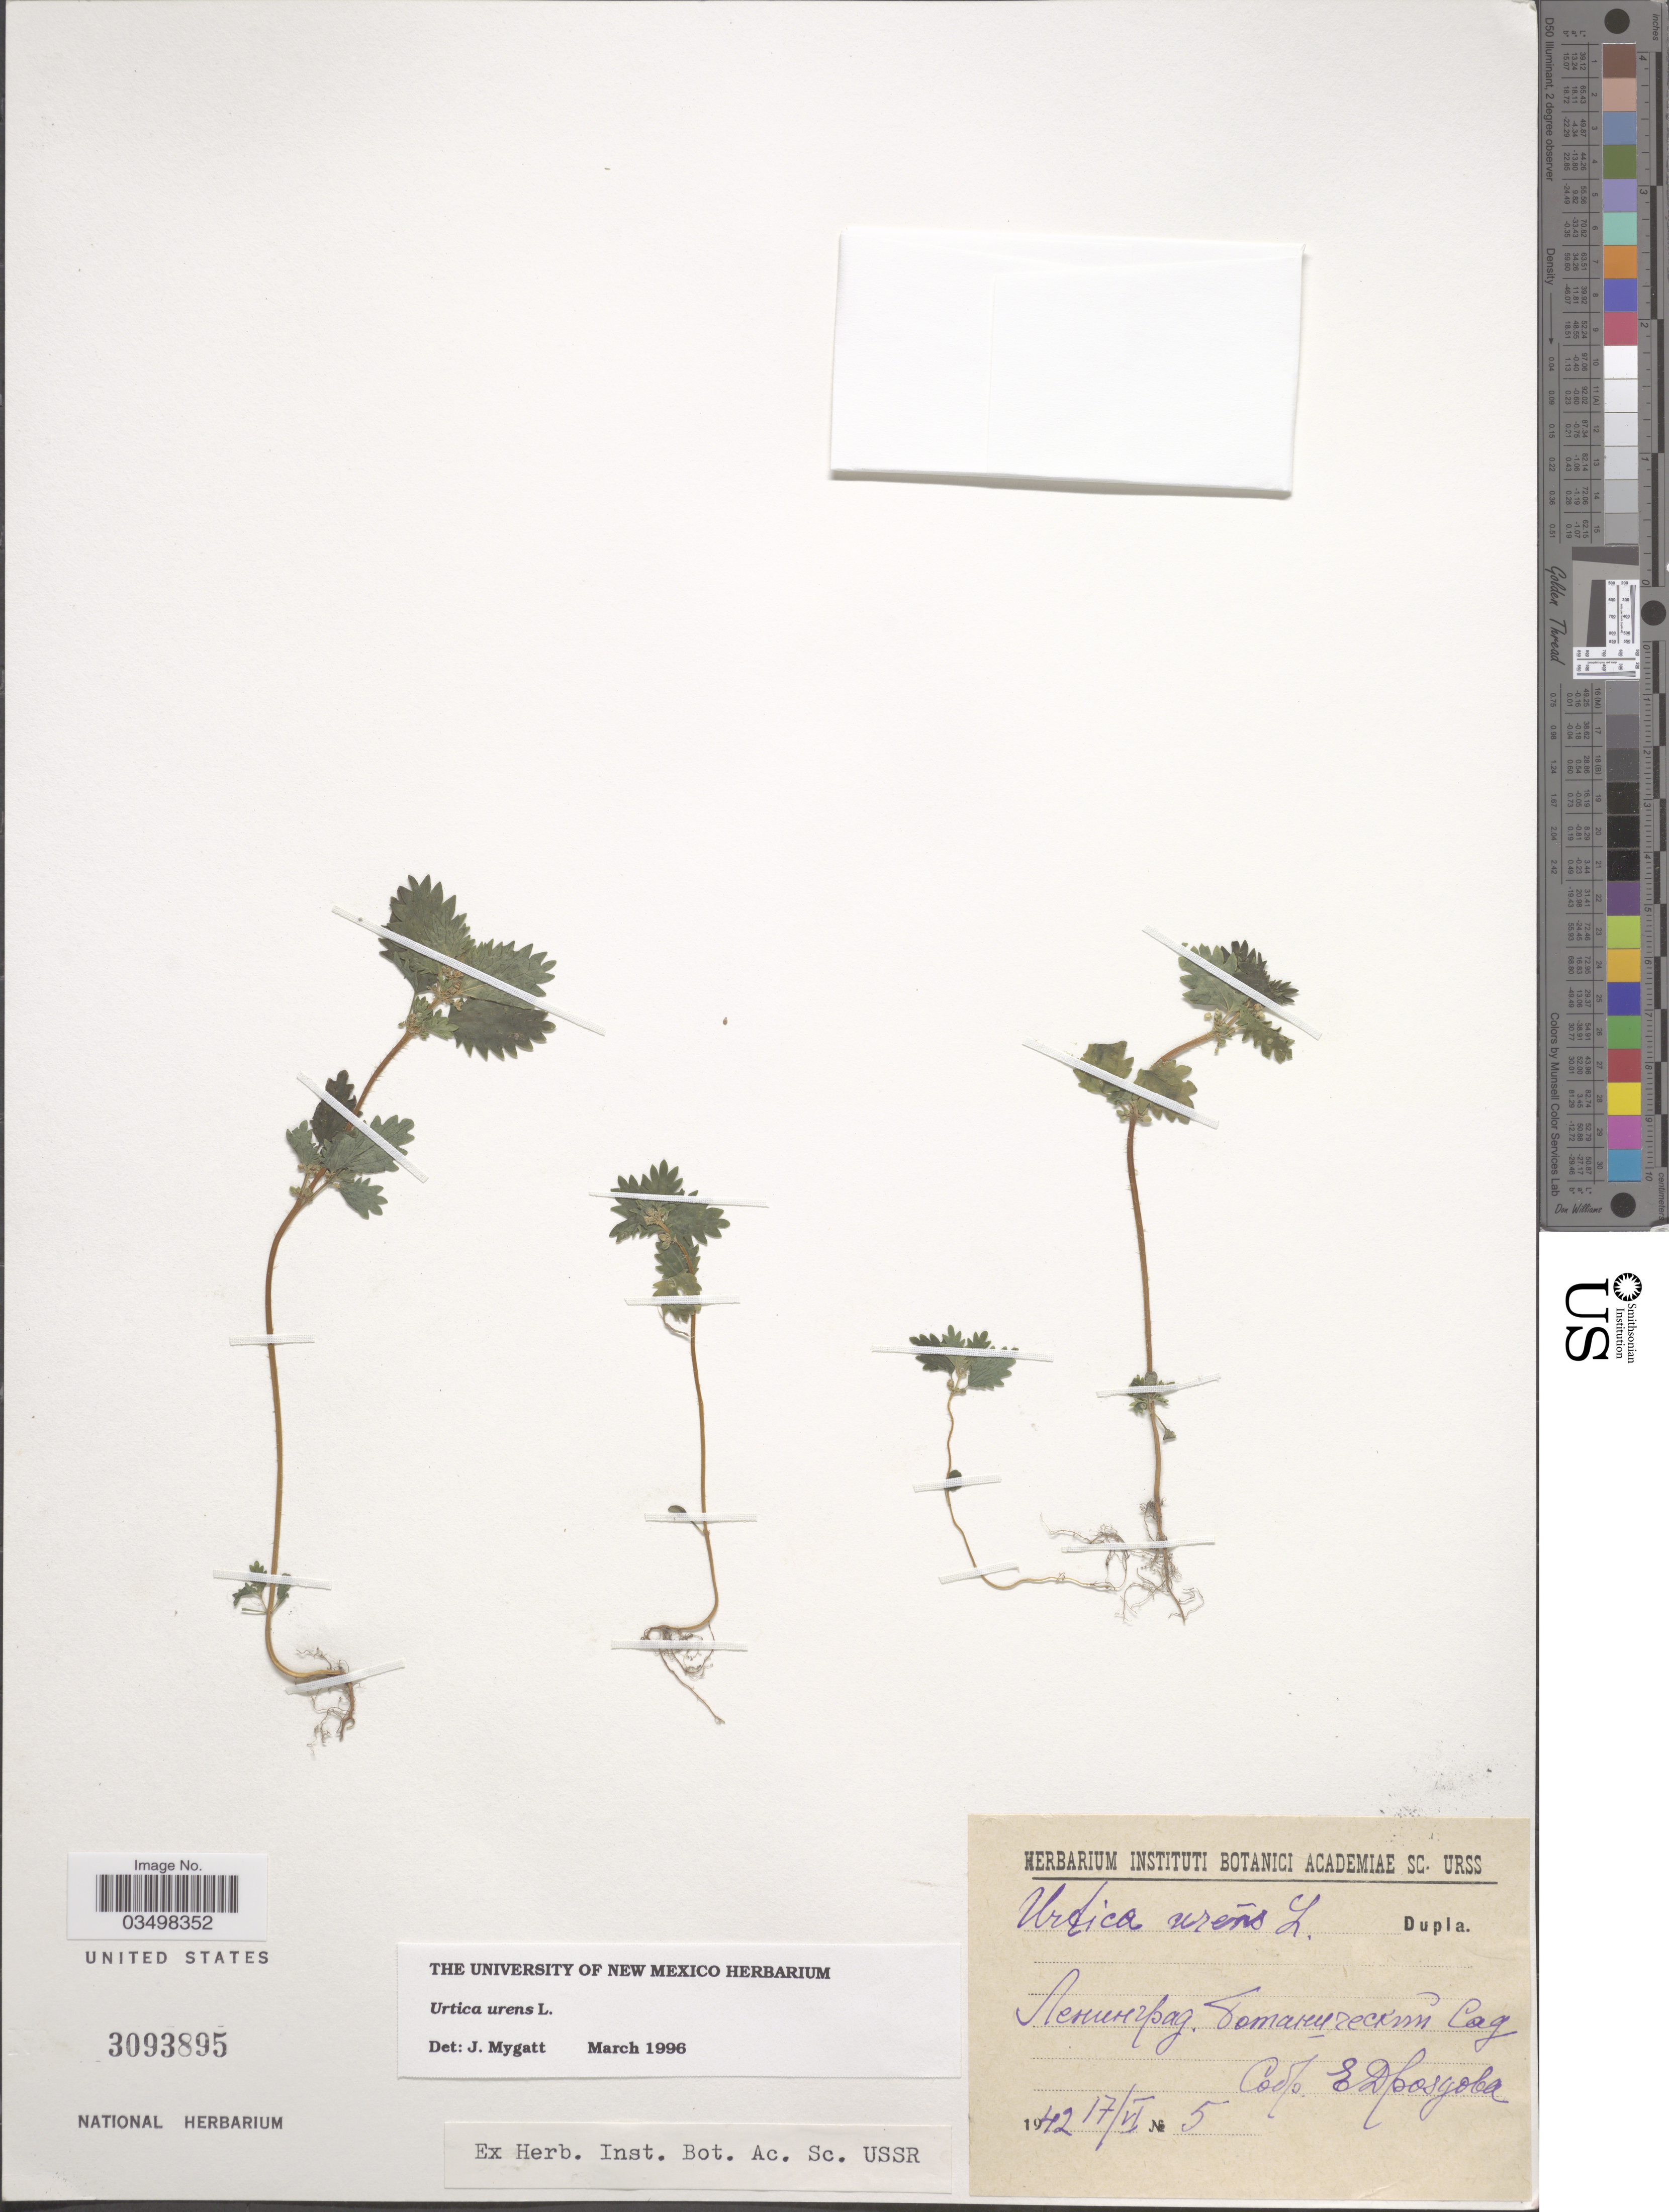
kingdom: Plantae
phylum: Tracheophyta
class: Magnoliopsida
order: Rosales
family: Urticaceae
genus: Urtica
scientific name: Urtica urens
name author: L.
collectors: E. Drozdova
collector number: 5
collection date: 1942-06-17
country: Russian Federation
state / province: Leningrad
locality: Saint Petersburg, Botanical Garden.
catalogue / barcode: US 3093895